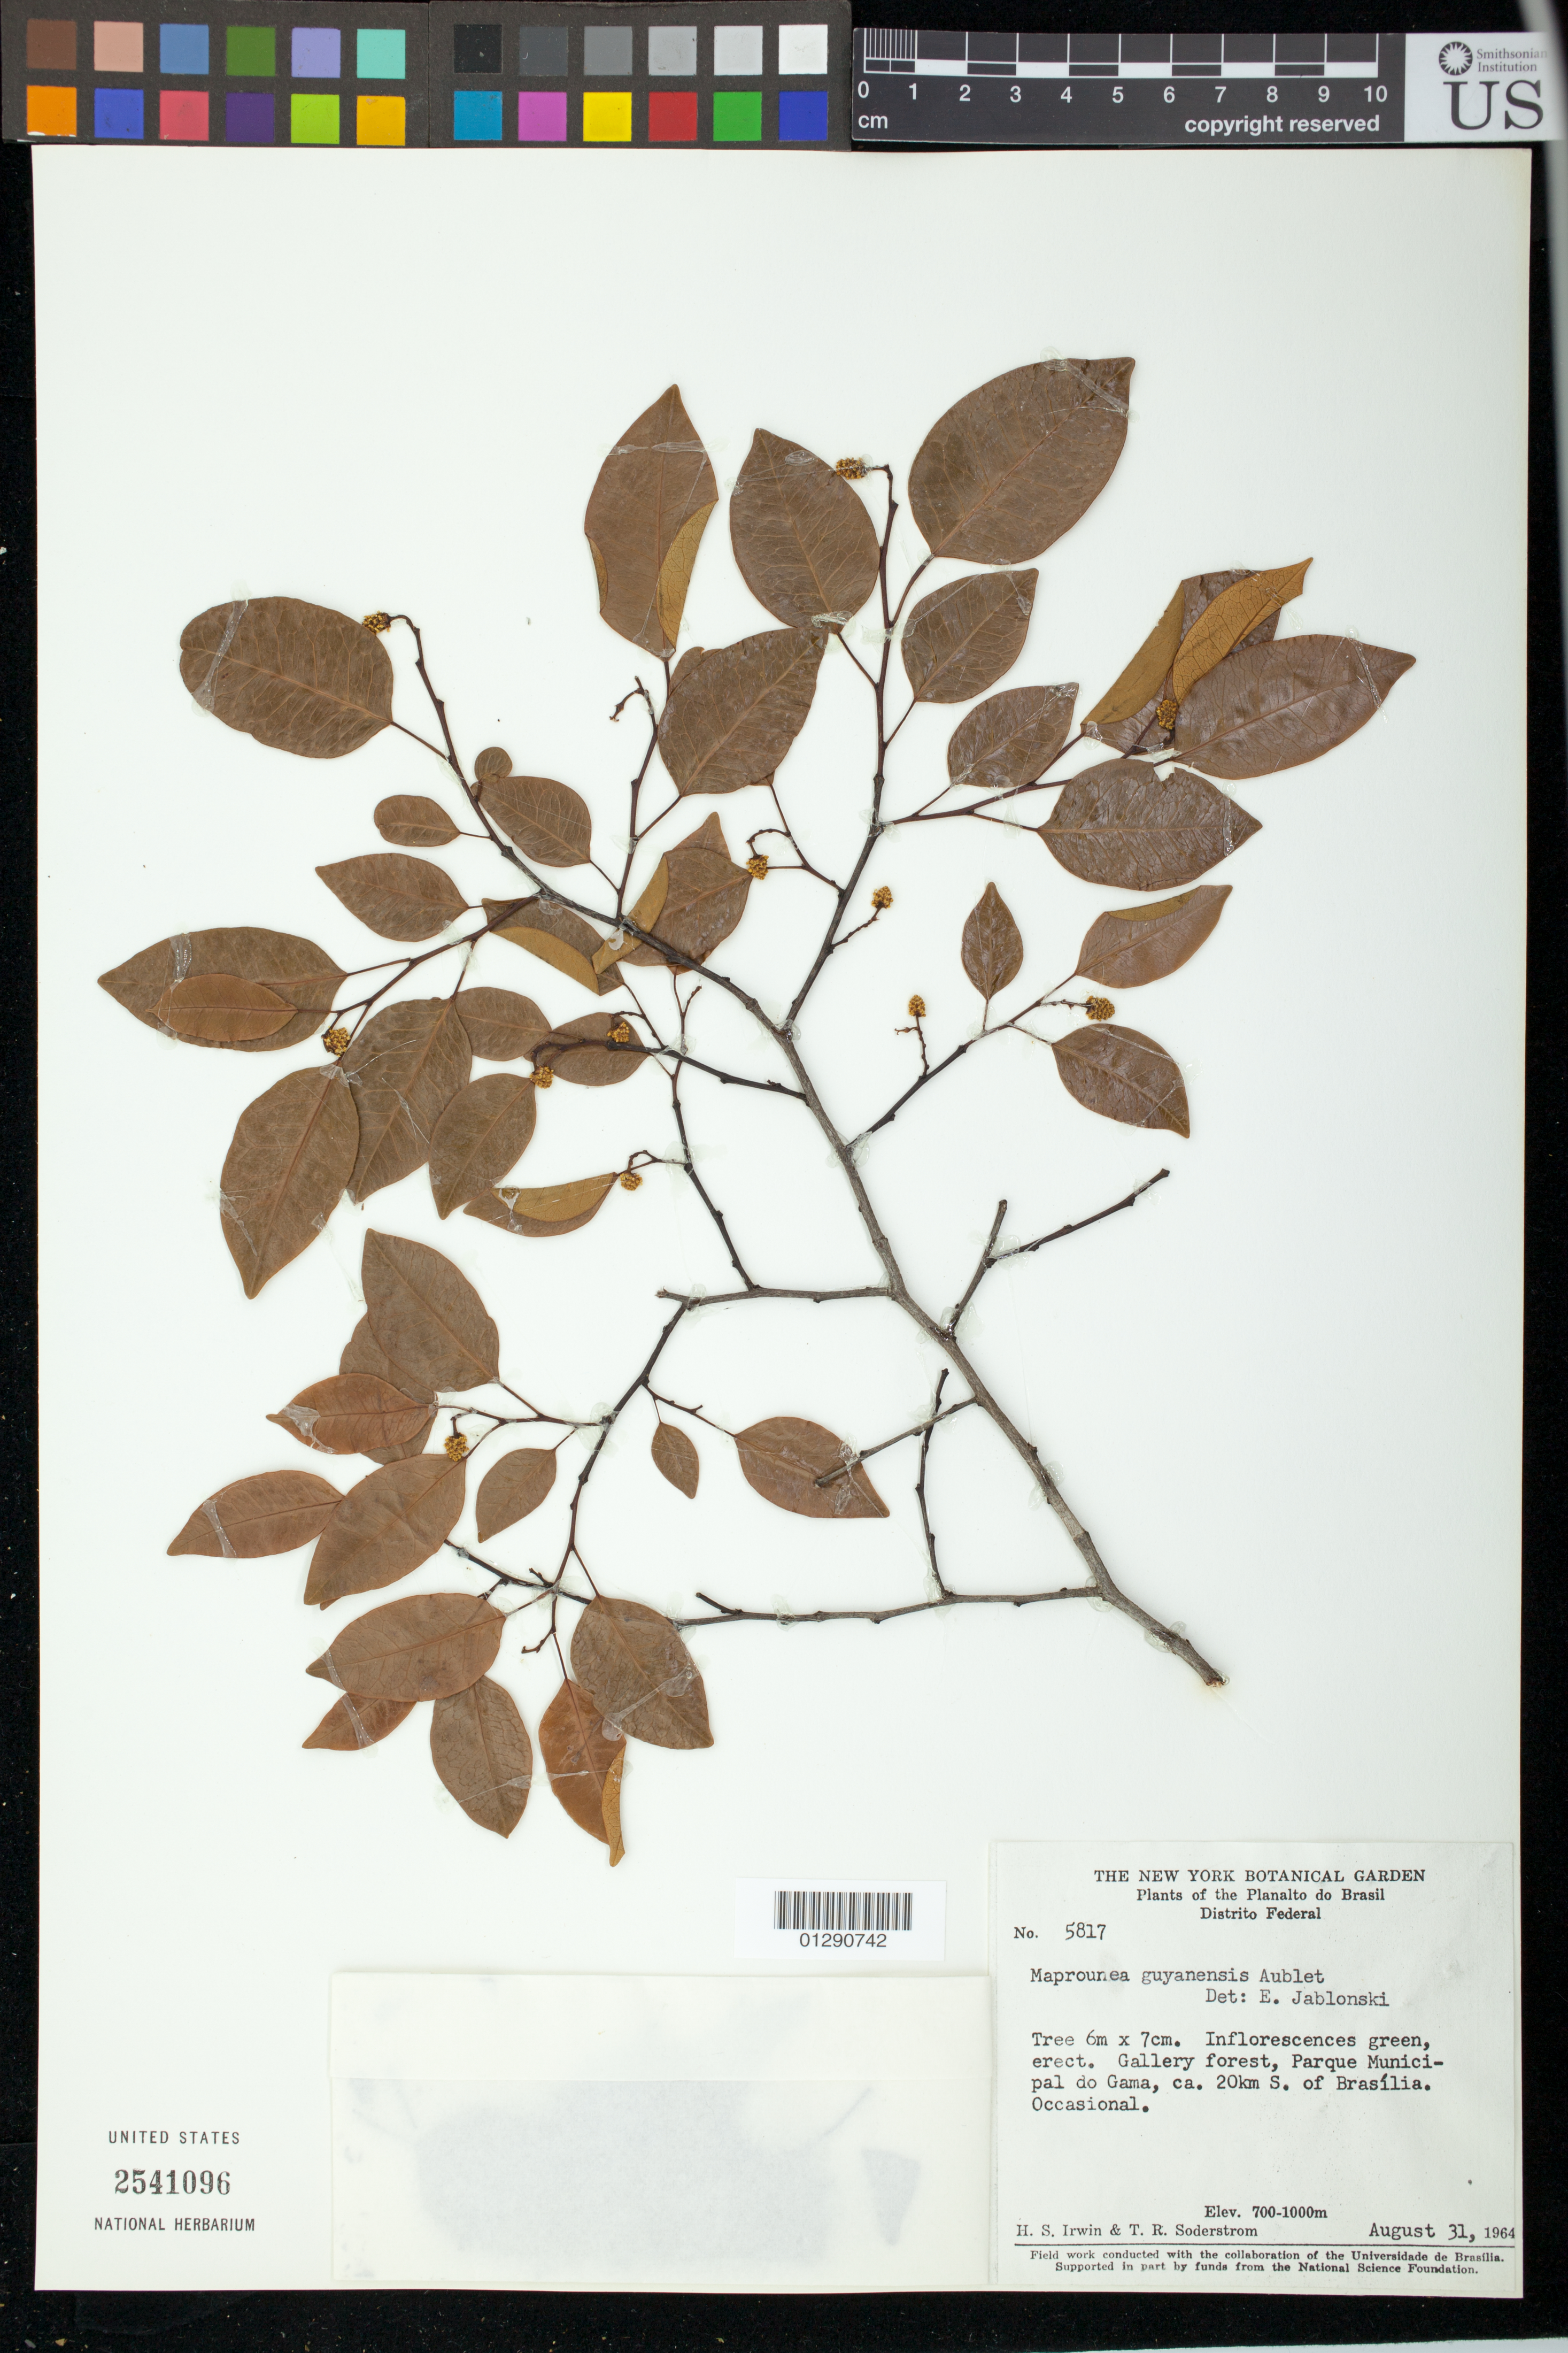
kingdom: Plantae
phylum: Tracheophyta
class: Magnoliopsida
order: Malpighiales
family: Euphorbiaceae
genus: Maprounea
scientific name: Maprounea guianensis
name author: Aubl.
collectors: H. Irwin & T. R. Soderstrom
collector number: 5817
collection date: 1964-08-31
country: Brazil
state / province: Distrito Federal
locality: Gallery forest, Parque Municipal do Gama, ca. 20km S. of Brasilia.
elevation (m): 700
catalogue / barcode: US 2541096